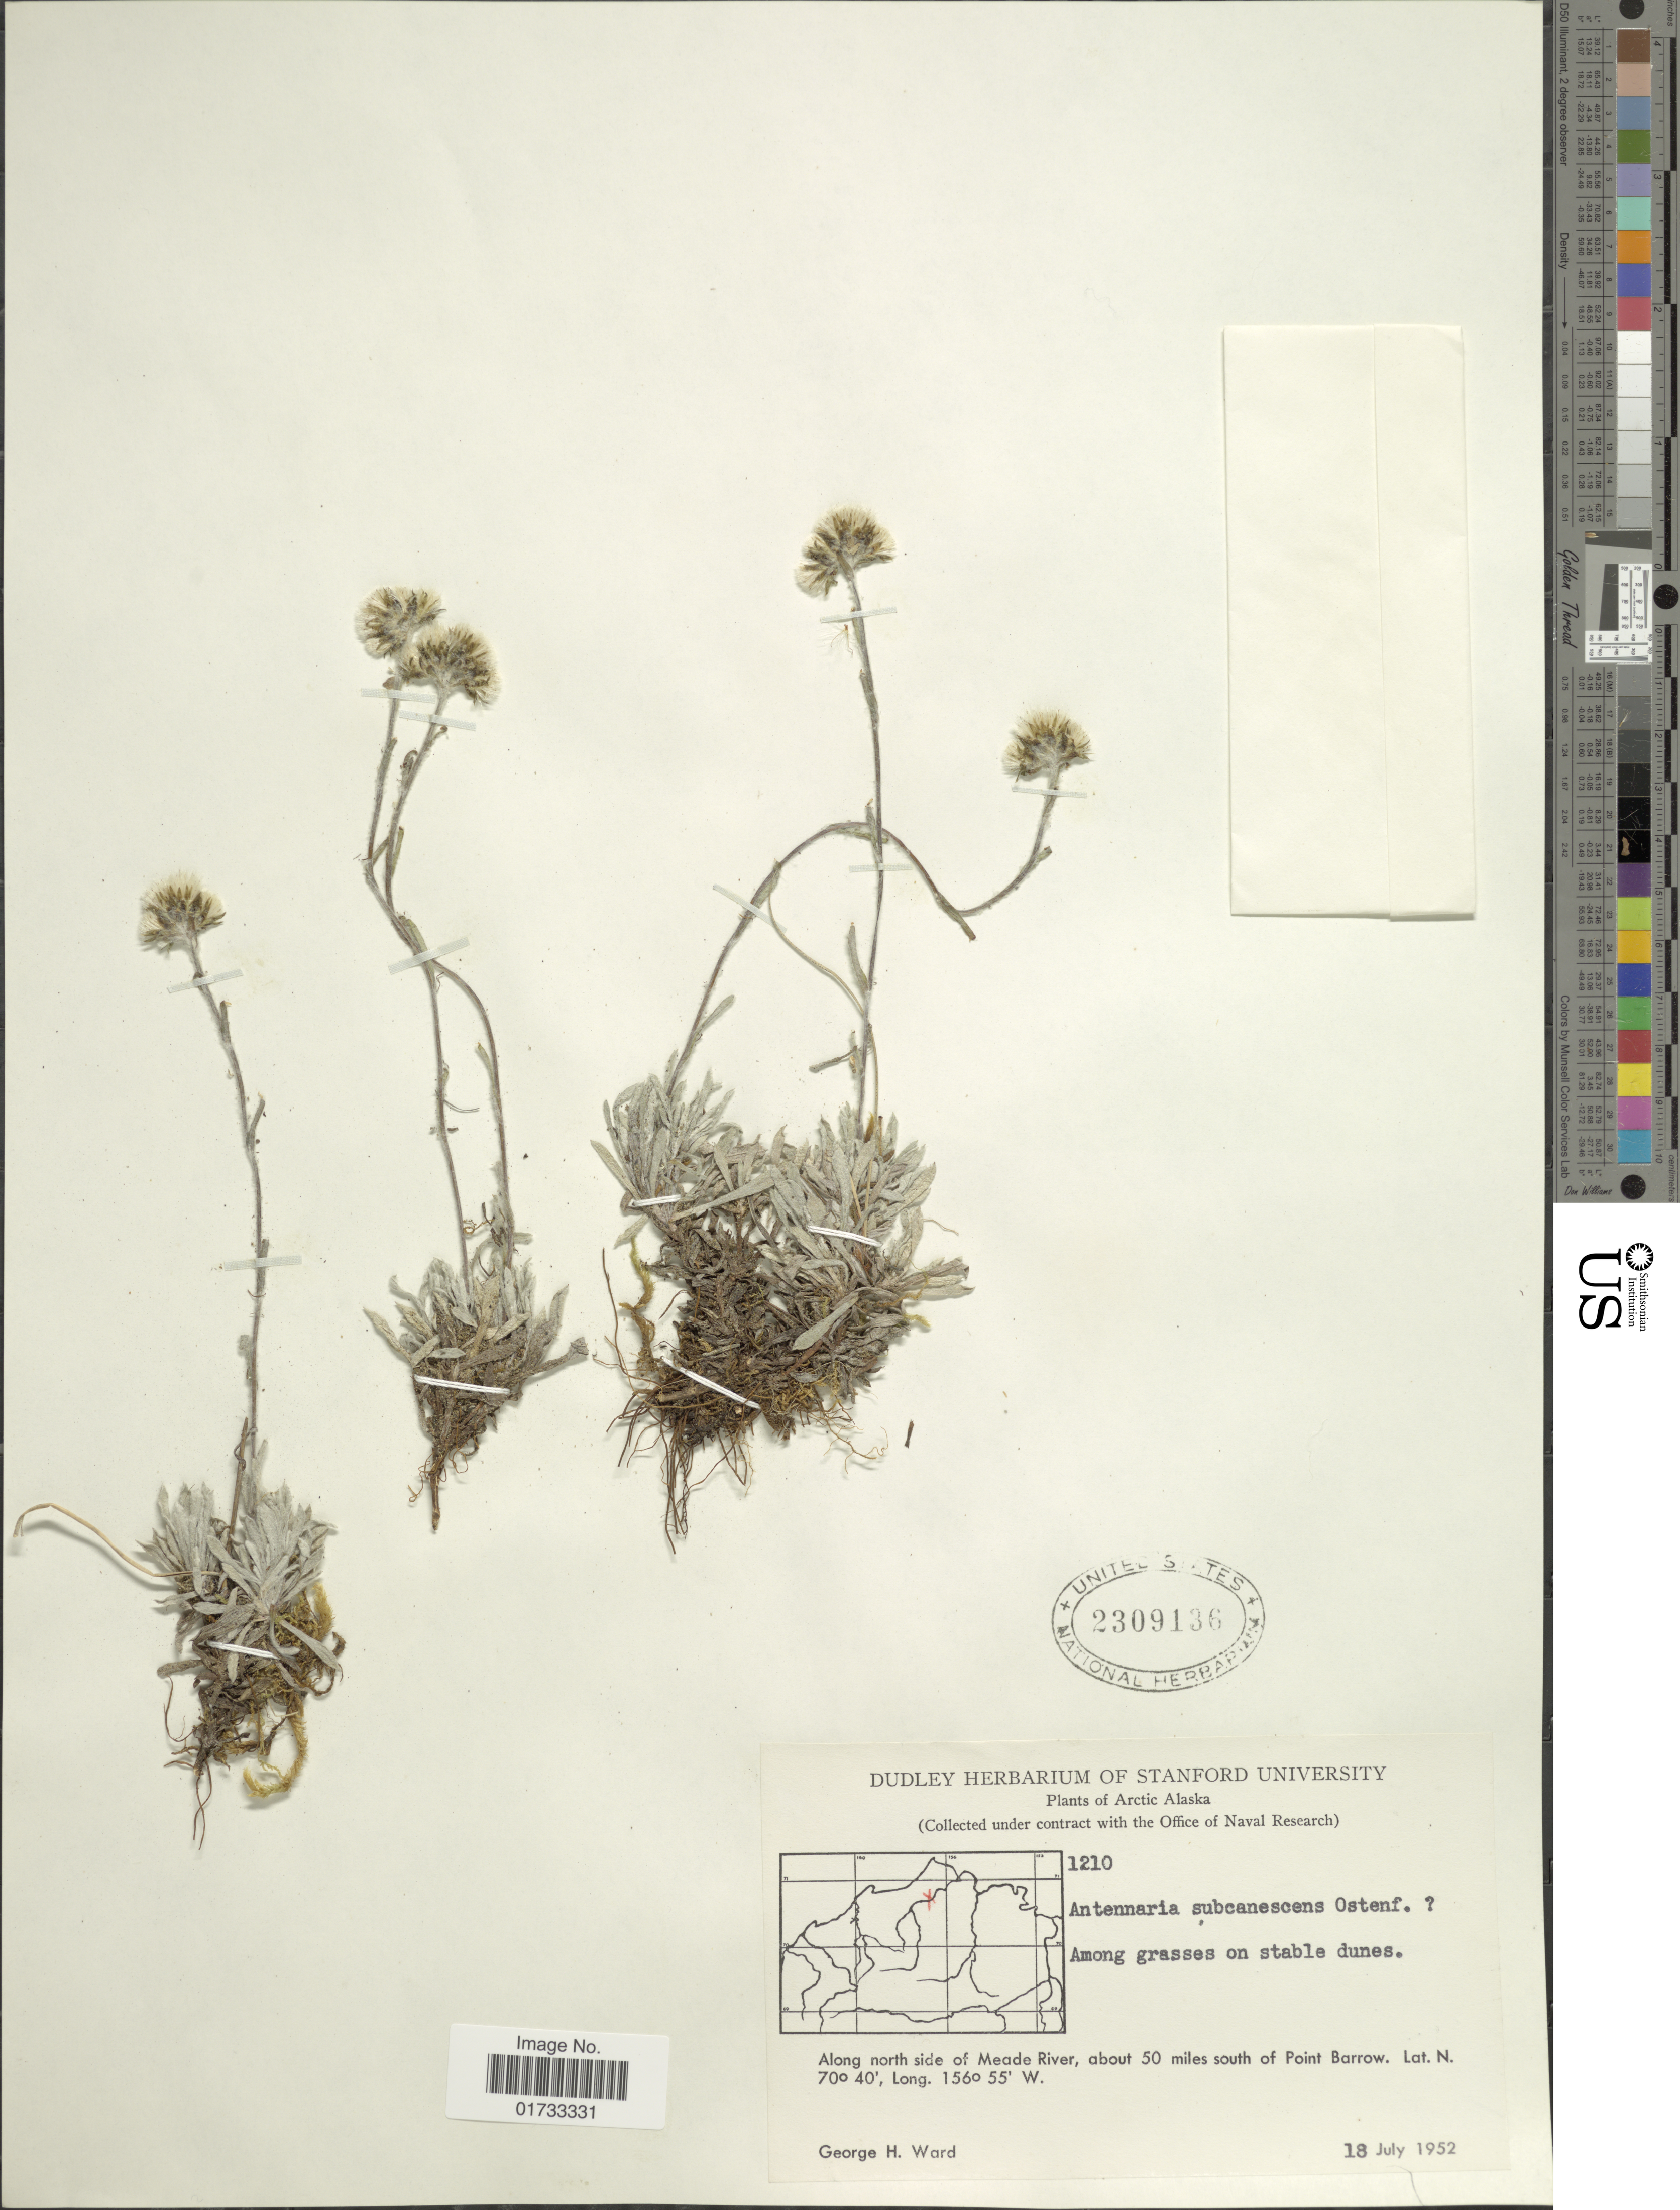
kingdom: Plantae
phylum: Tracheophyta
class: Magnoliopsida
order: Asterales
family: Asteraceae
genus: Antennaria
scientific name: Antennaria subcanescens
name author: Ostenf. ex Malte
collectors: G. H. Ward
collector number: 1210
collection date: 1952-07-18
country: United States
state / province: Alaska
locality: Arctic Alaska, among grasses on stable dunes, along north side of Meade River, about 50 miles south of Point Barrow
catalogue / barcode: US 2309136